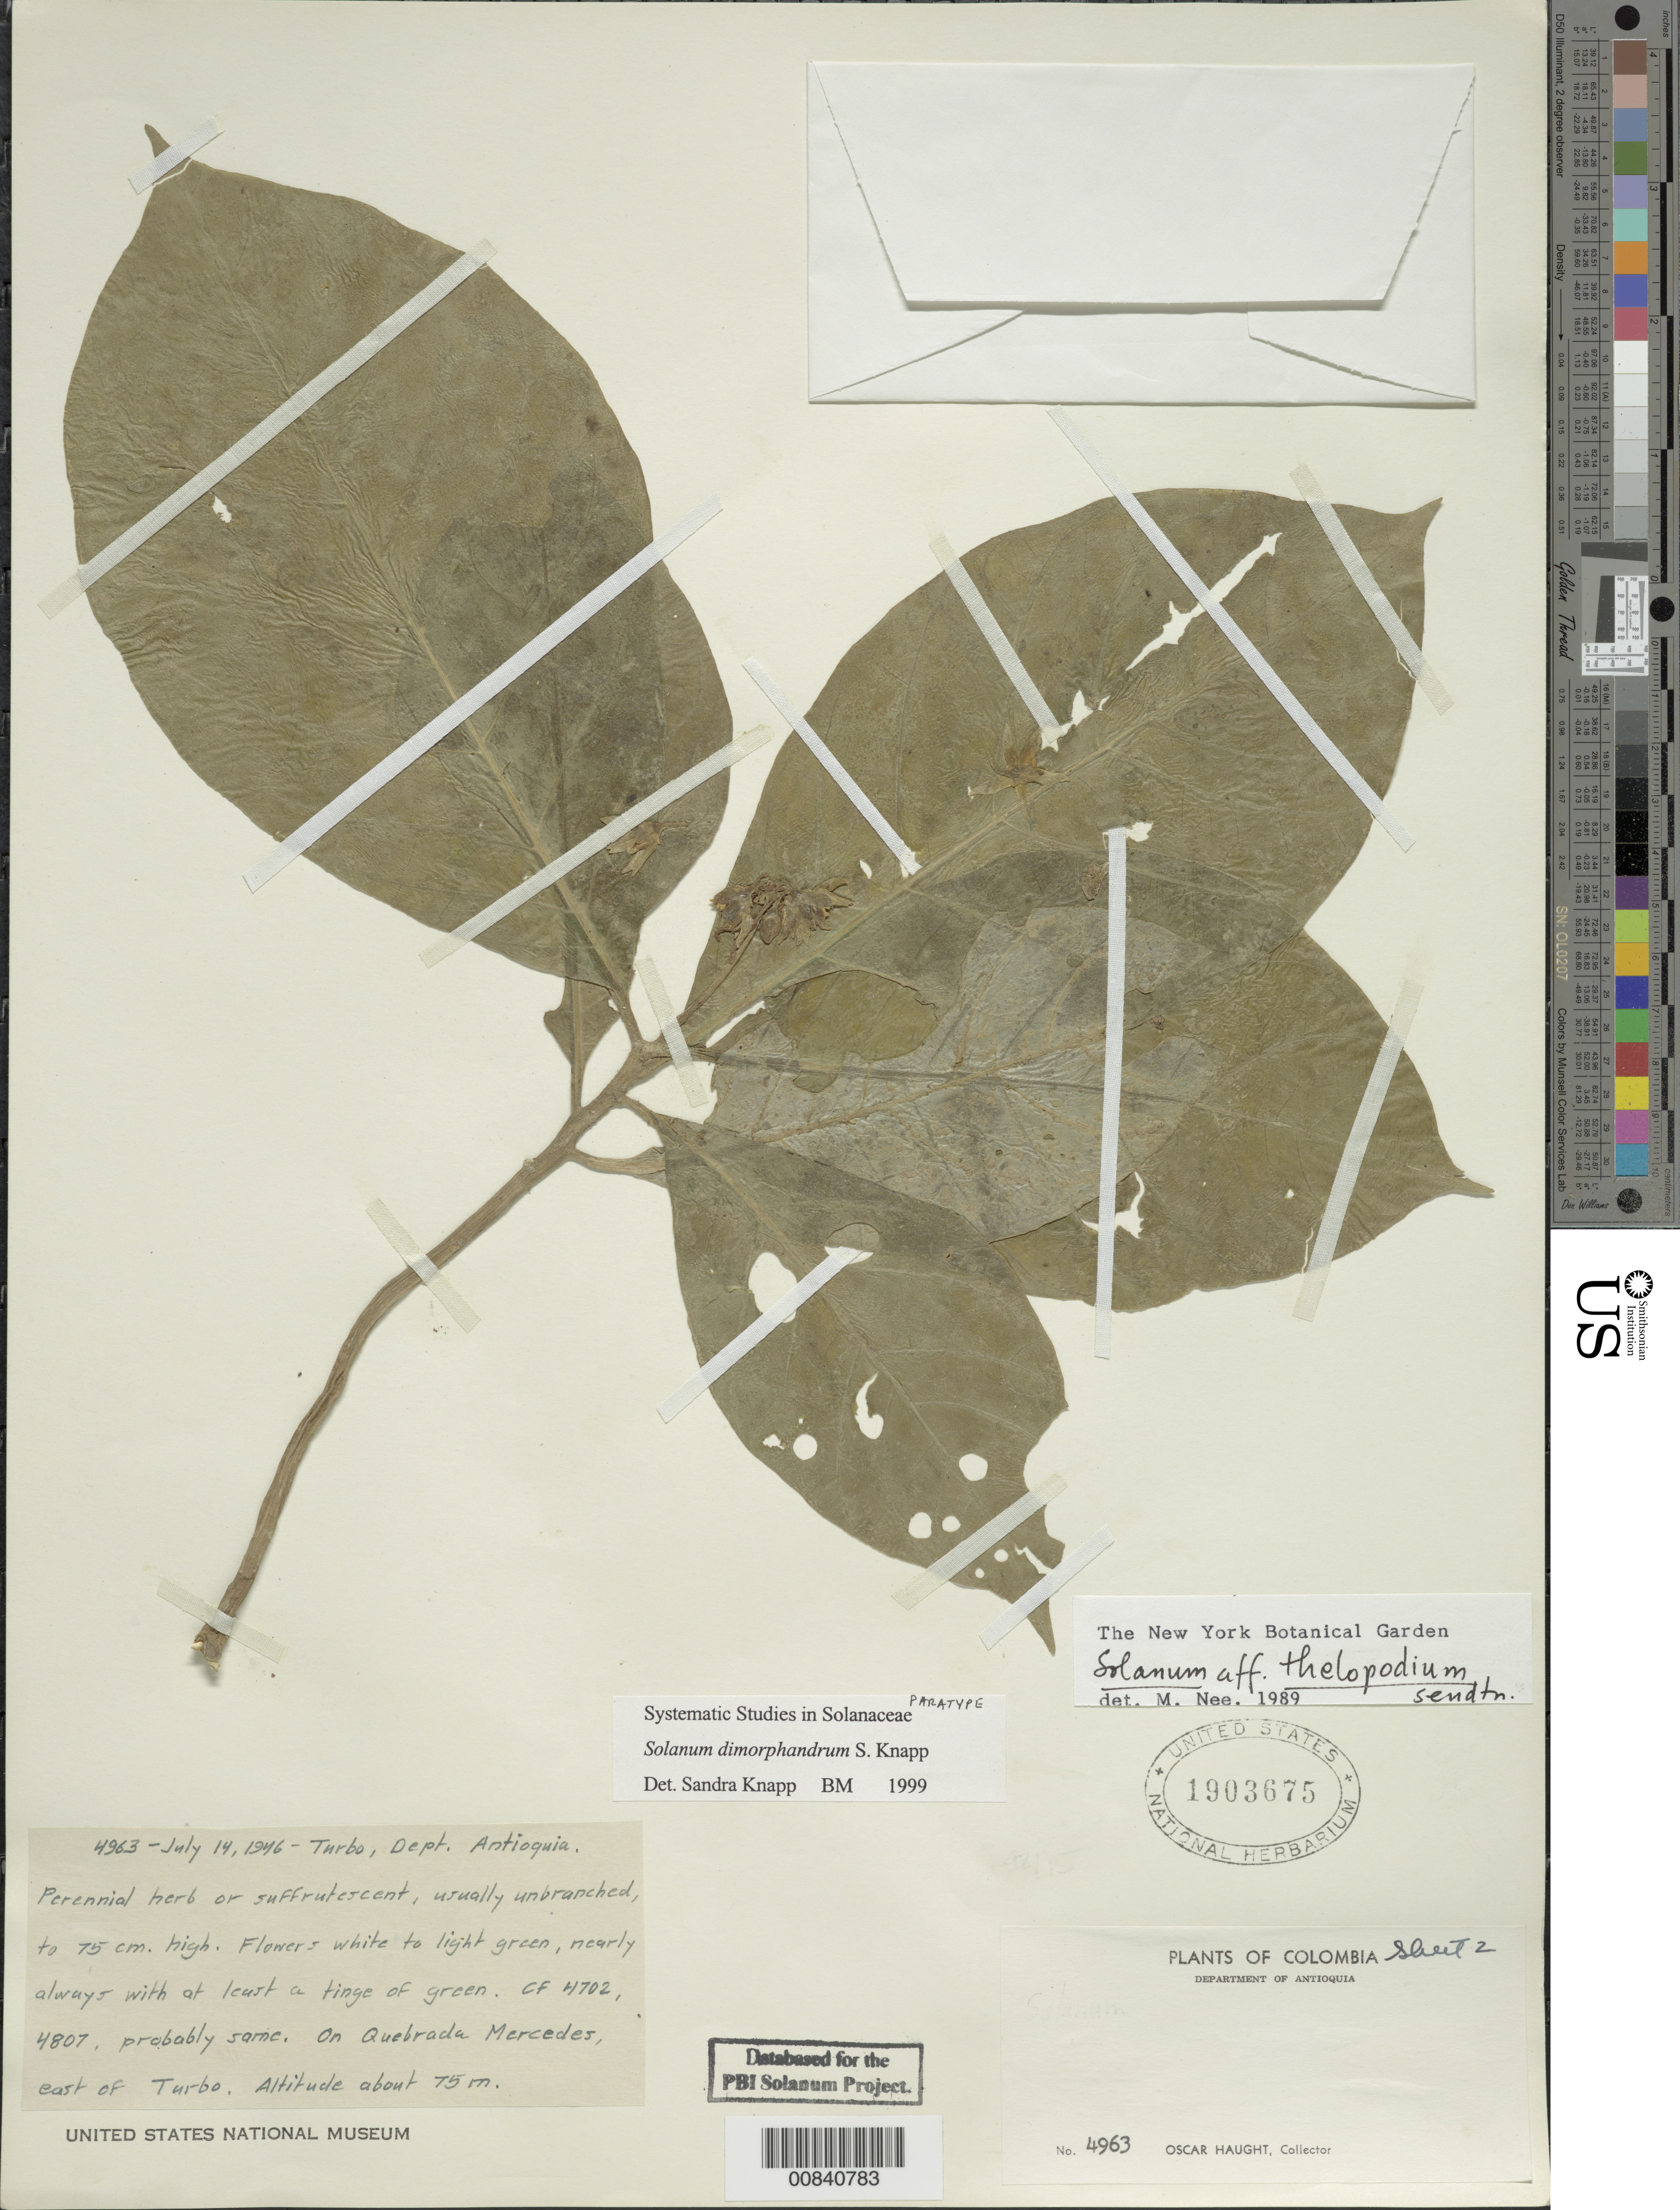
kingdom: Plantae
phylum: Tracheophyta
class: Magnoliopsida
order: Solanales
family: Solanaceae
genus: Solanum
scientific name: Solanum thelopodium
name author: Sendtn.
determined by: Knapp, S. D.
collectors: O. L. Haught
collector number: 4963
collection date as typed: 14 Jul 1946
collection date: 1946-07-14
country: Colombia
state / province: Antioquia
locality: Turbo. On Quebrada Mercedes, E of Turbo.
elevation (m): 75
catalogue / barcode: US 1903675